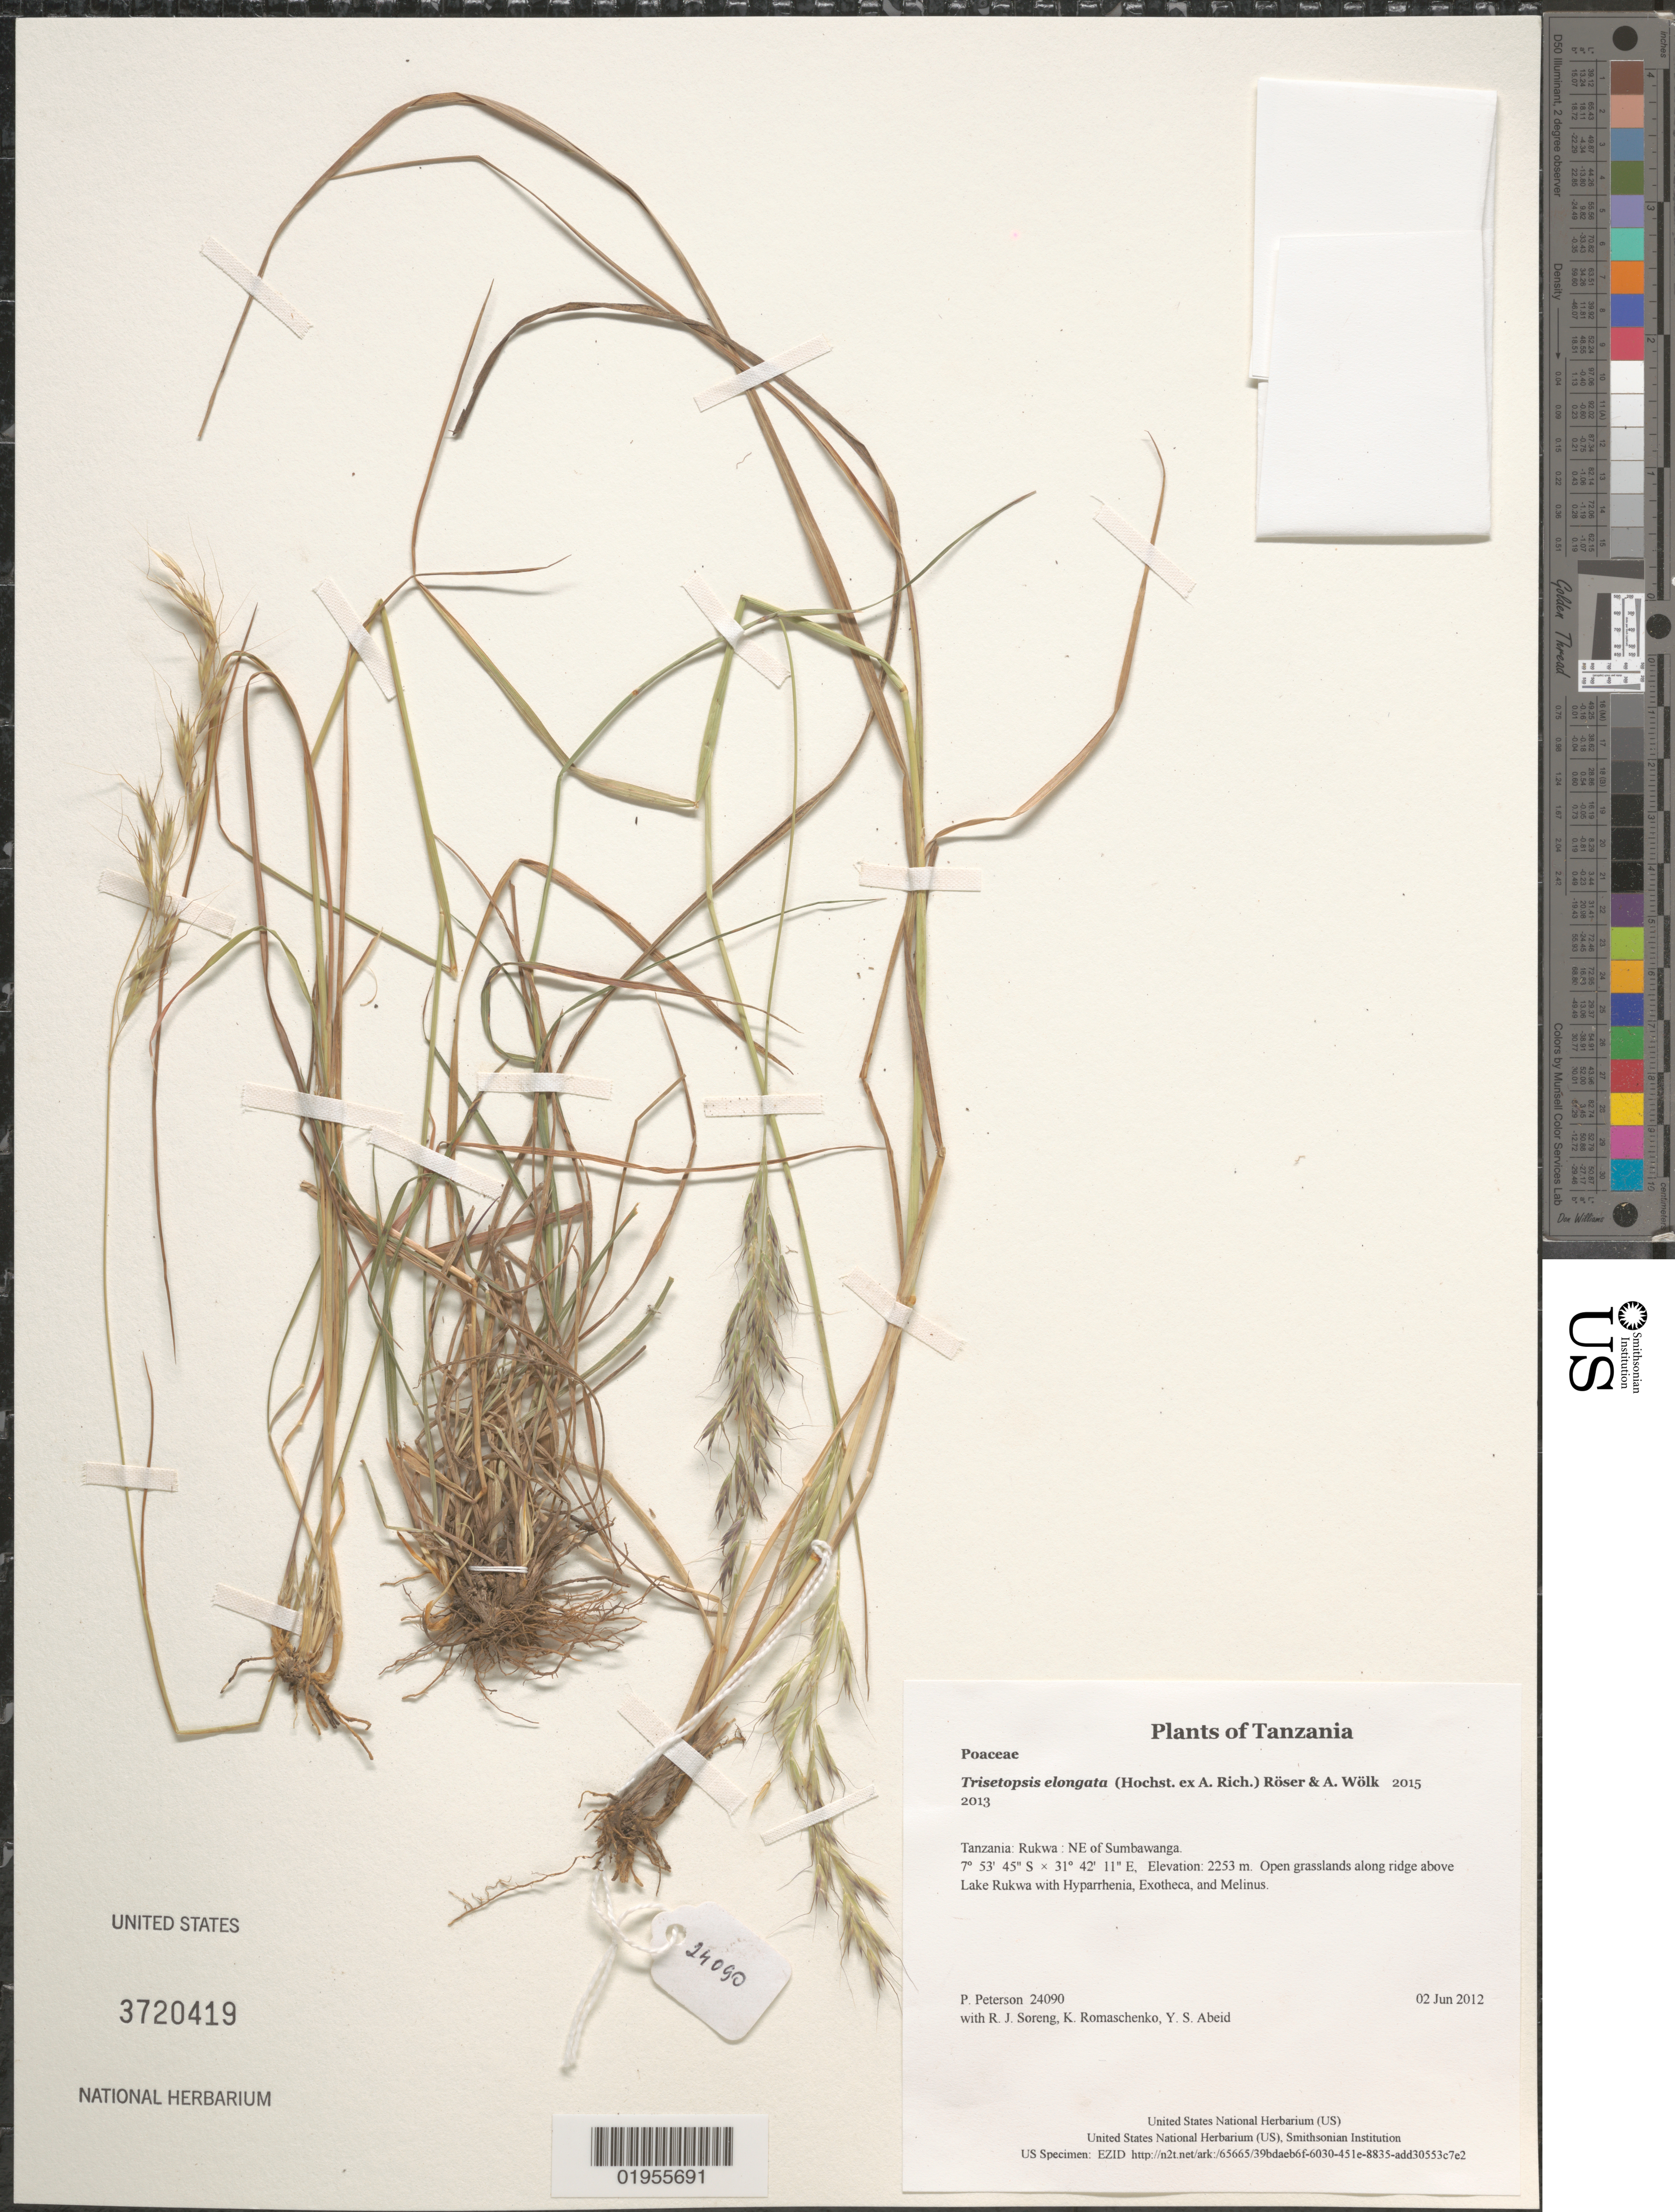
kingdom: Plantae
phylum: Tracheophyta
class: Liliopsida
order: Poales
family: Poaceae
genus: Trisetopsis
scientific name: Trisetopsis elongata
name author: (Hochst. ex A. Rich.) Röser & Wölk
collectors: P. M. Peterson, R. J. Soreng, K. Romaschenko & Y. Abeid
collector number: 24090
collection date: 2012-06-02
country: Tanzania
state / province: Rukwa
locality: NE of Sumbawanga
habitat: Open grasslands along ridge above Lake Rukwa with Hyparrhenia, Exotheca, and Melinus.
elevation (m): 2253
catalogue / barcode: US 3720419